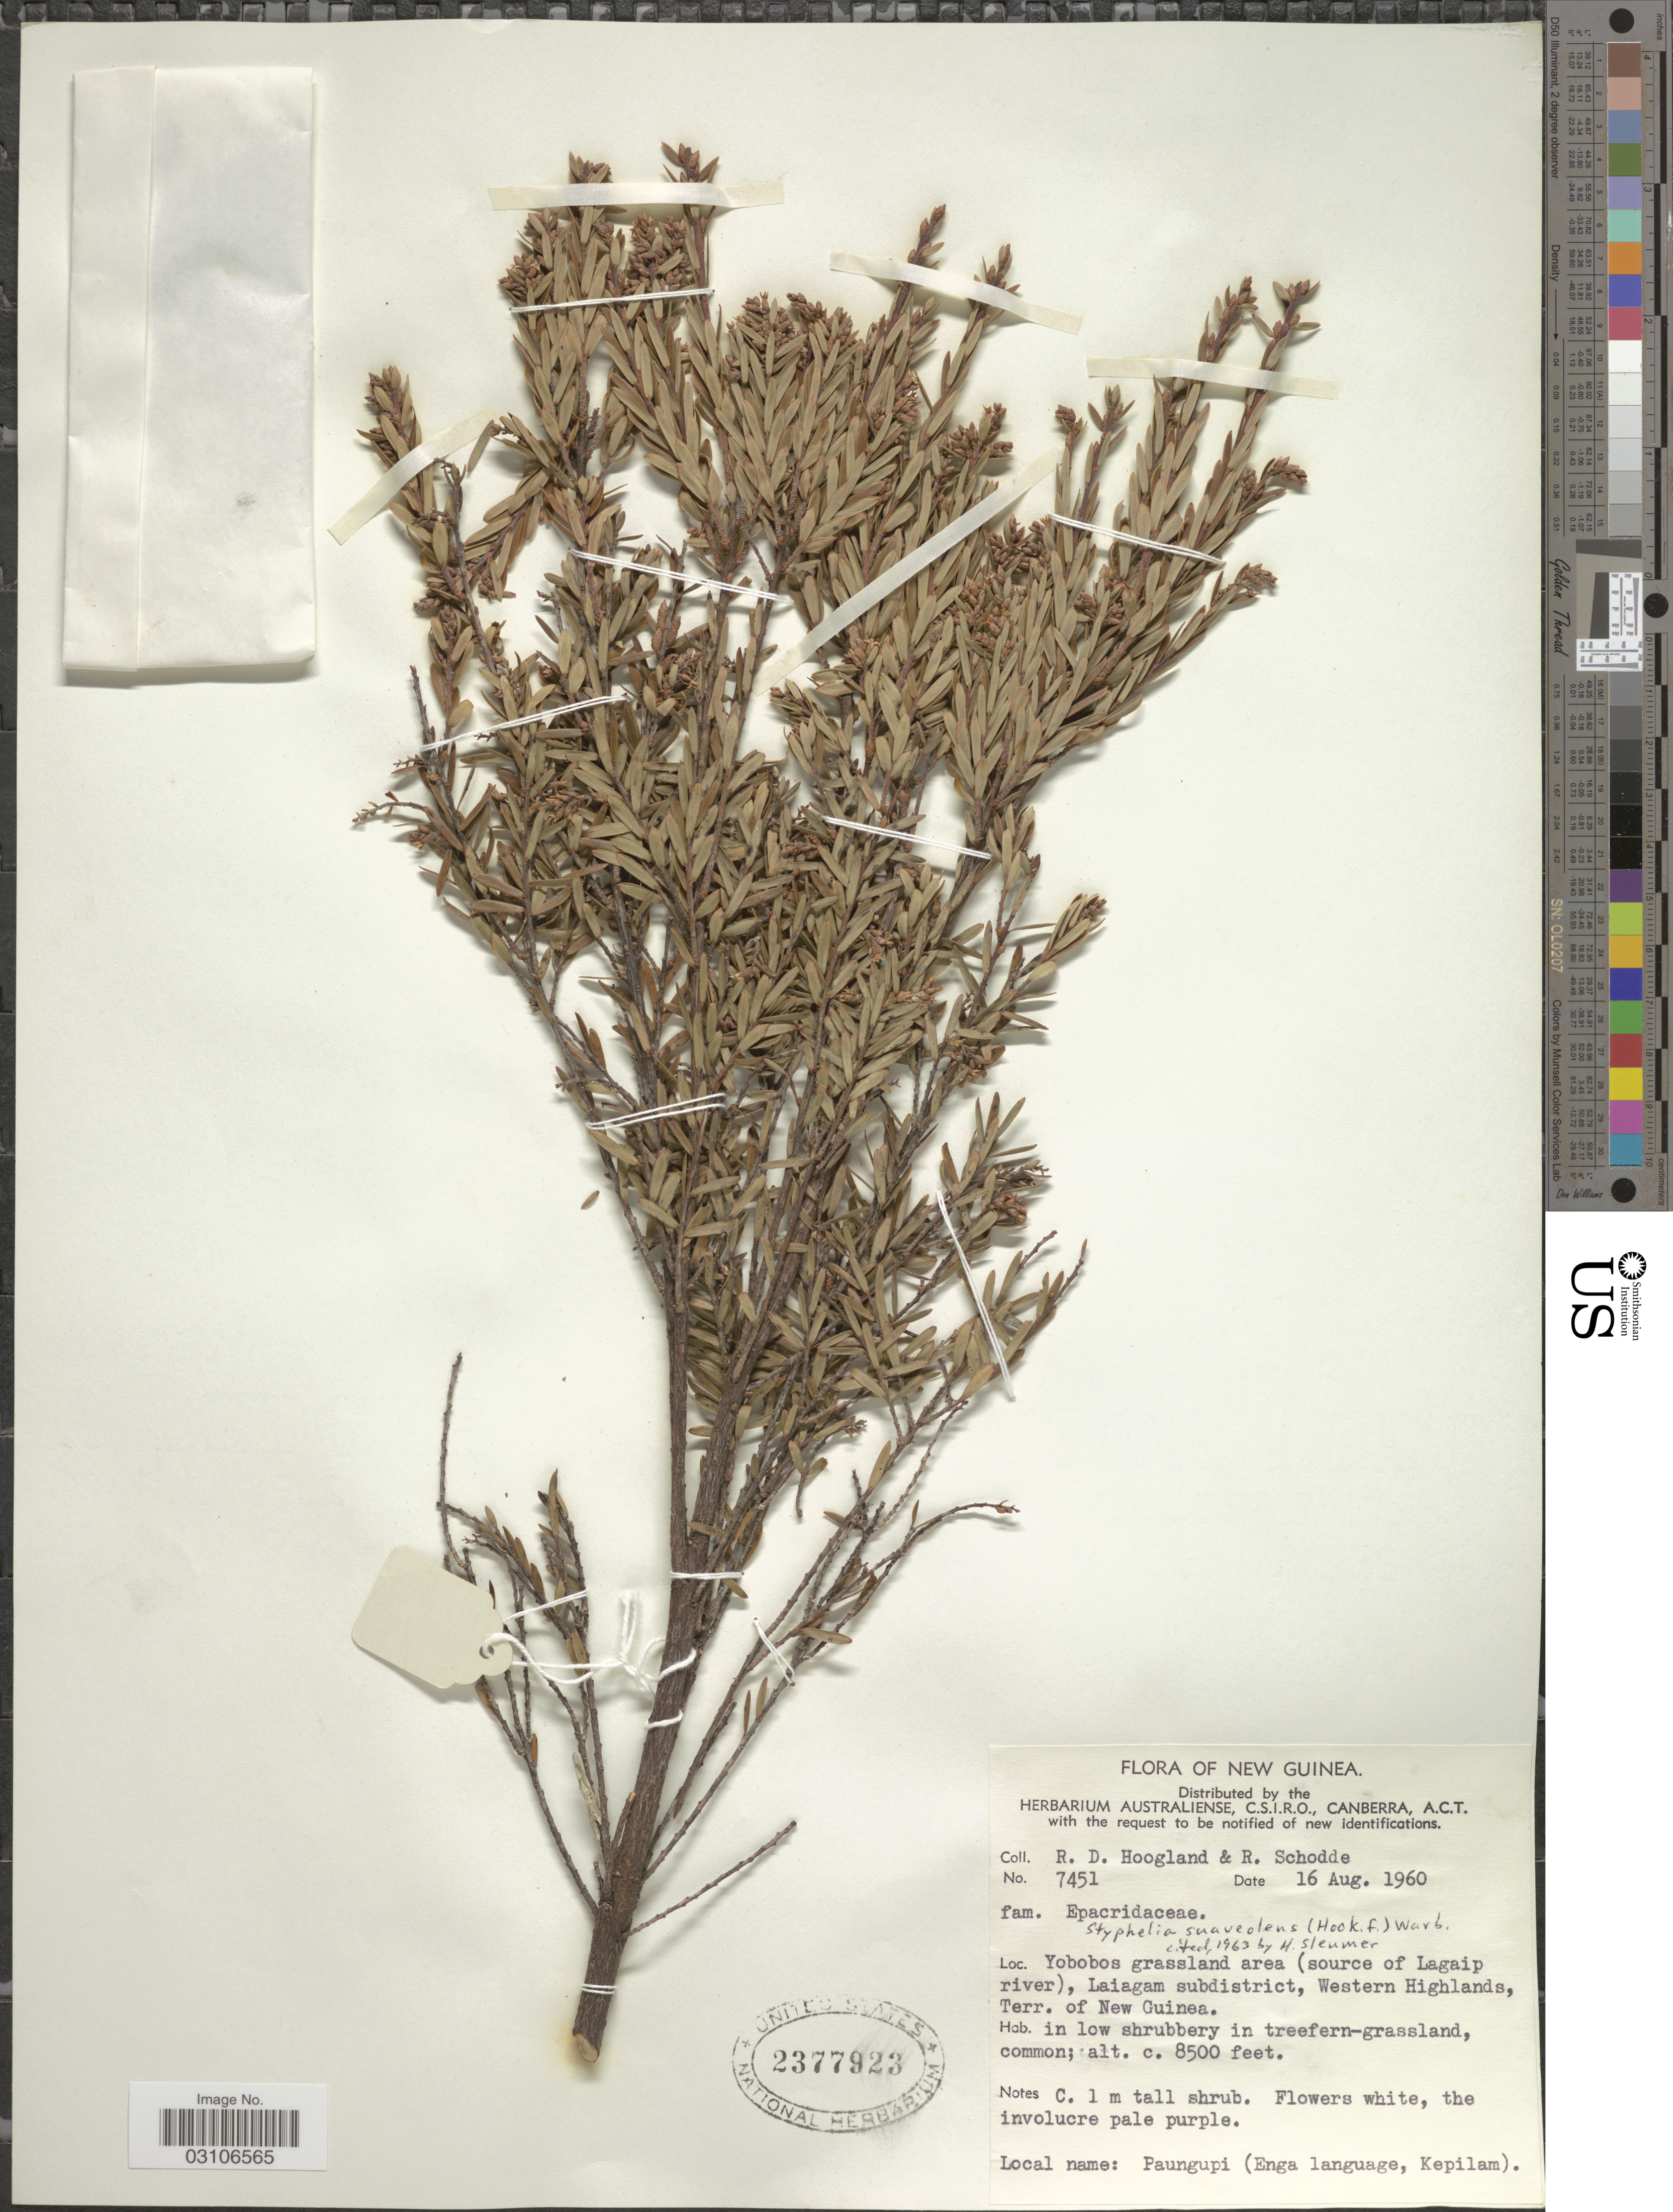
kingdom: Plantae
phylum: Tracheophyta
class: Magnoliopsida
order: Ericales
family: Ericaceae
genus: Styphelia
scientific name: Styphelia suaveolens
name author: (Hook. f.) Warb. ex P. Sarasin & Sarasin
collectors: R. D. Hoogland & R. Schodde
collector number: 7451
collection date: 1960-08-16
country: Papua New Guinea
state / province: Western Highlands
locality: New Guinea. Yobobos grassland area (source of Lagaip river), Laiagam subdistrict, Western Highlands, Terr. of New Guinea.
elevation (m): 2591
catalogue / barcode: US 2377923